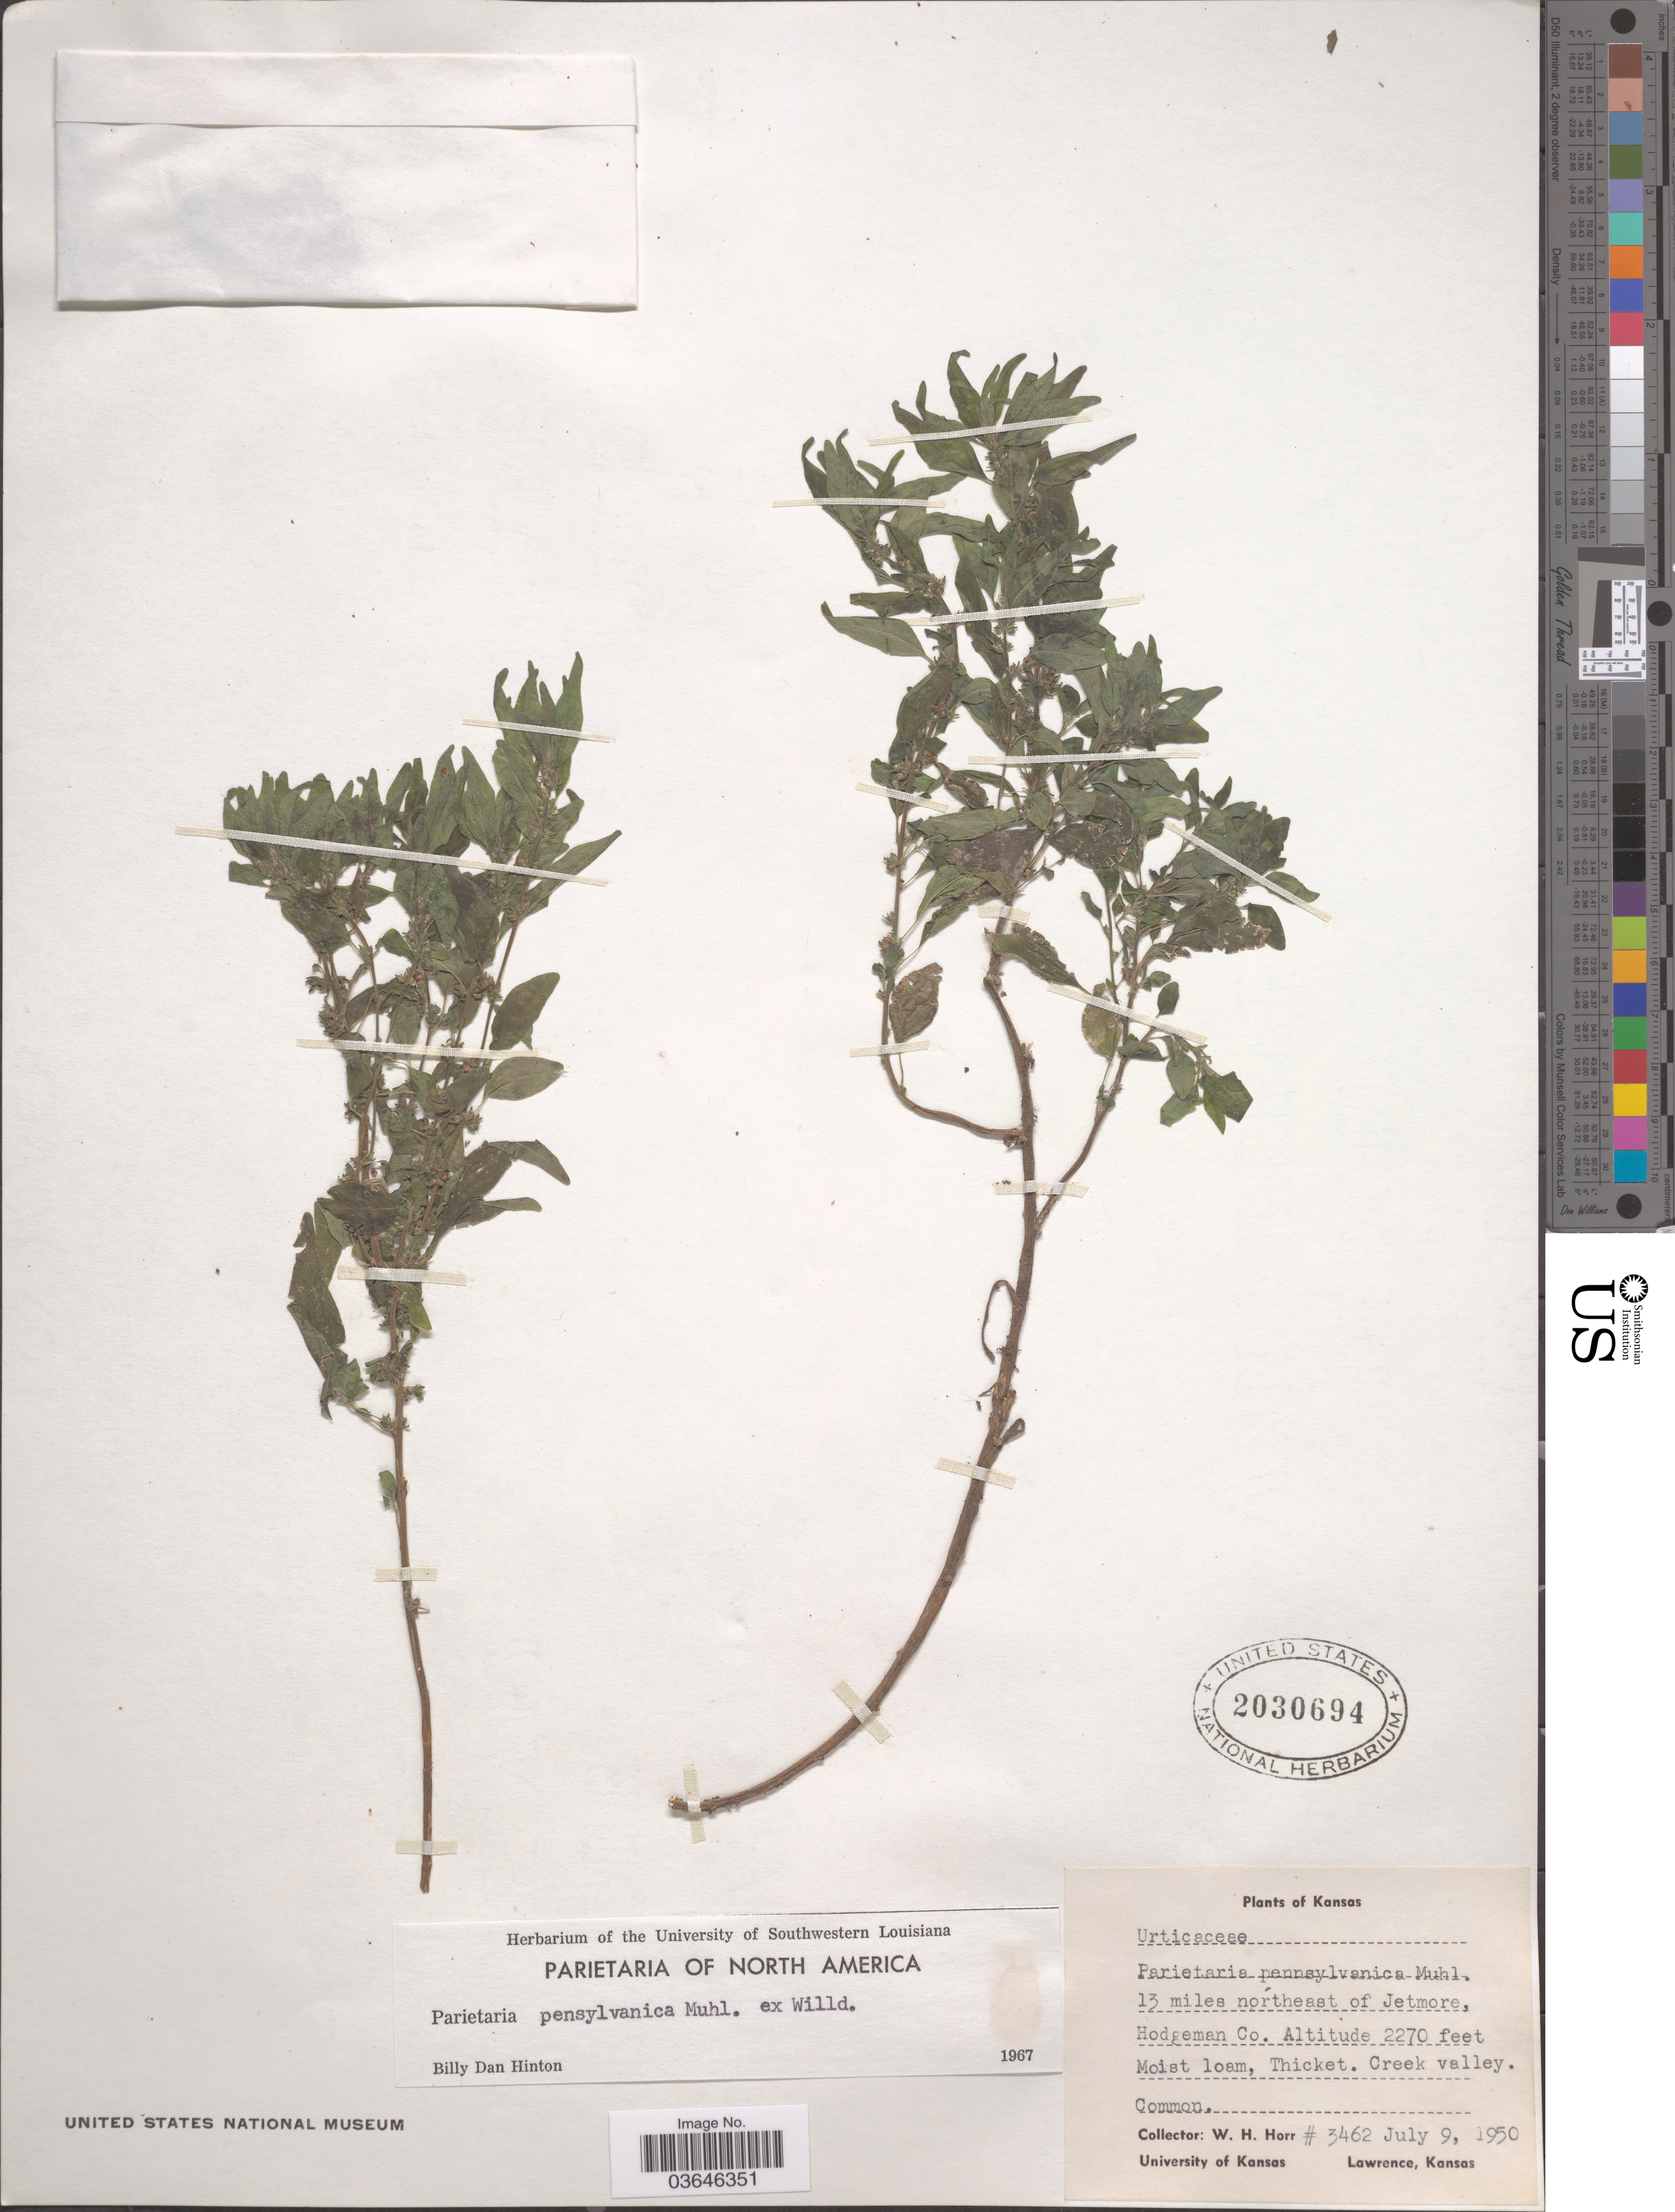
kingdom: Plantae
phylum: Tracheophyta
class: Magnoliopsida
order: Rosales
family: Urticaceae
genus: Parietaria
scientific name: Parietaria pensylvanica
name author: Muhl. ex Willd.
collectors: W. H. Horr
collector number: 3462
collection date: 1950-07-09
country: United States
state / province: Kansas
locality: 13 miles northeast of Jetmore, Hodgeman Co. Thicket. Creek valley.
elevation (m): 692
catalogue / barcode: US 2030694